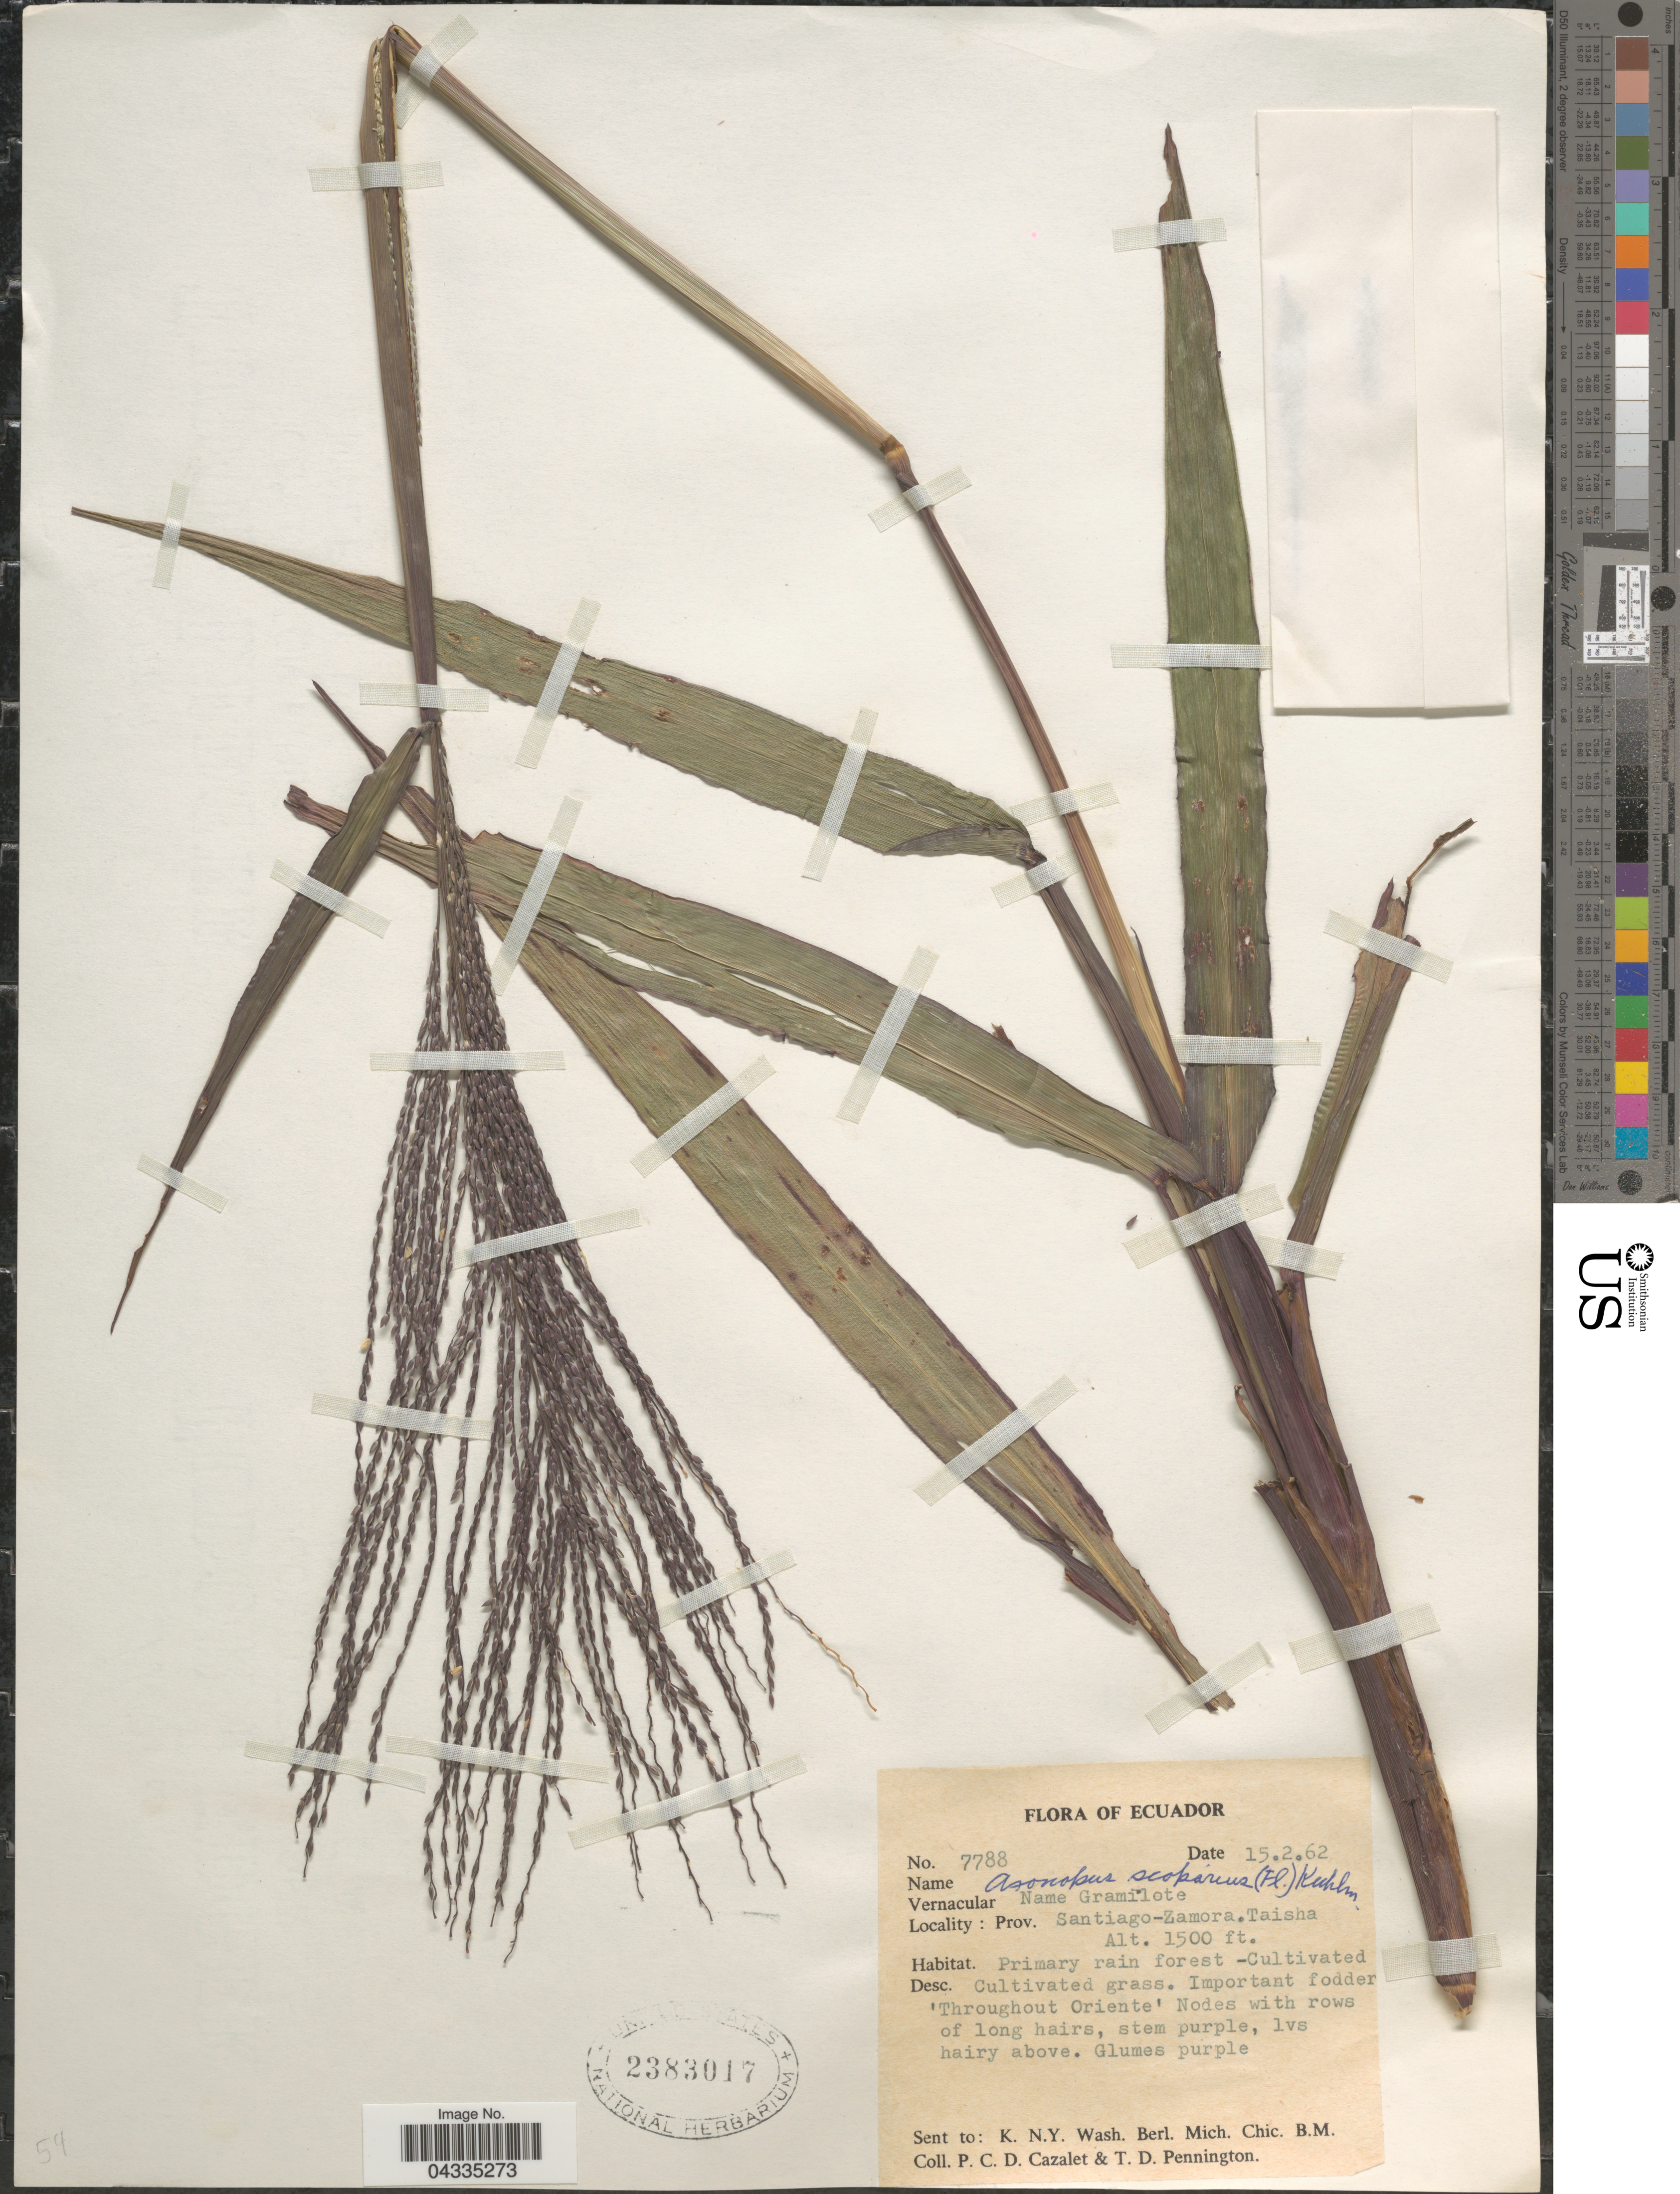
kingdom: Plantae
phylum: Tracheophyta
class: Liliopsida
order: Poales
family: Poaceae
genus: Axonopus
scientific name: Axonopus scoparius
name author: (Flüggé) Kuhlm.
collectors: P. C. D. Cazalet & T. D. Pennington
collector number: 7788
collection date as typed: Transcribed d/m/y: 15/2/62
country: Ecuador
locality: Prov. Santiago-Zamora. Taisha. Primary rain forest-Cultivated.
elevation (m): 457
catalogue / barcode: US 2383017